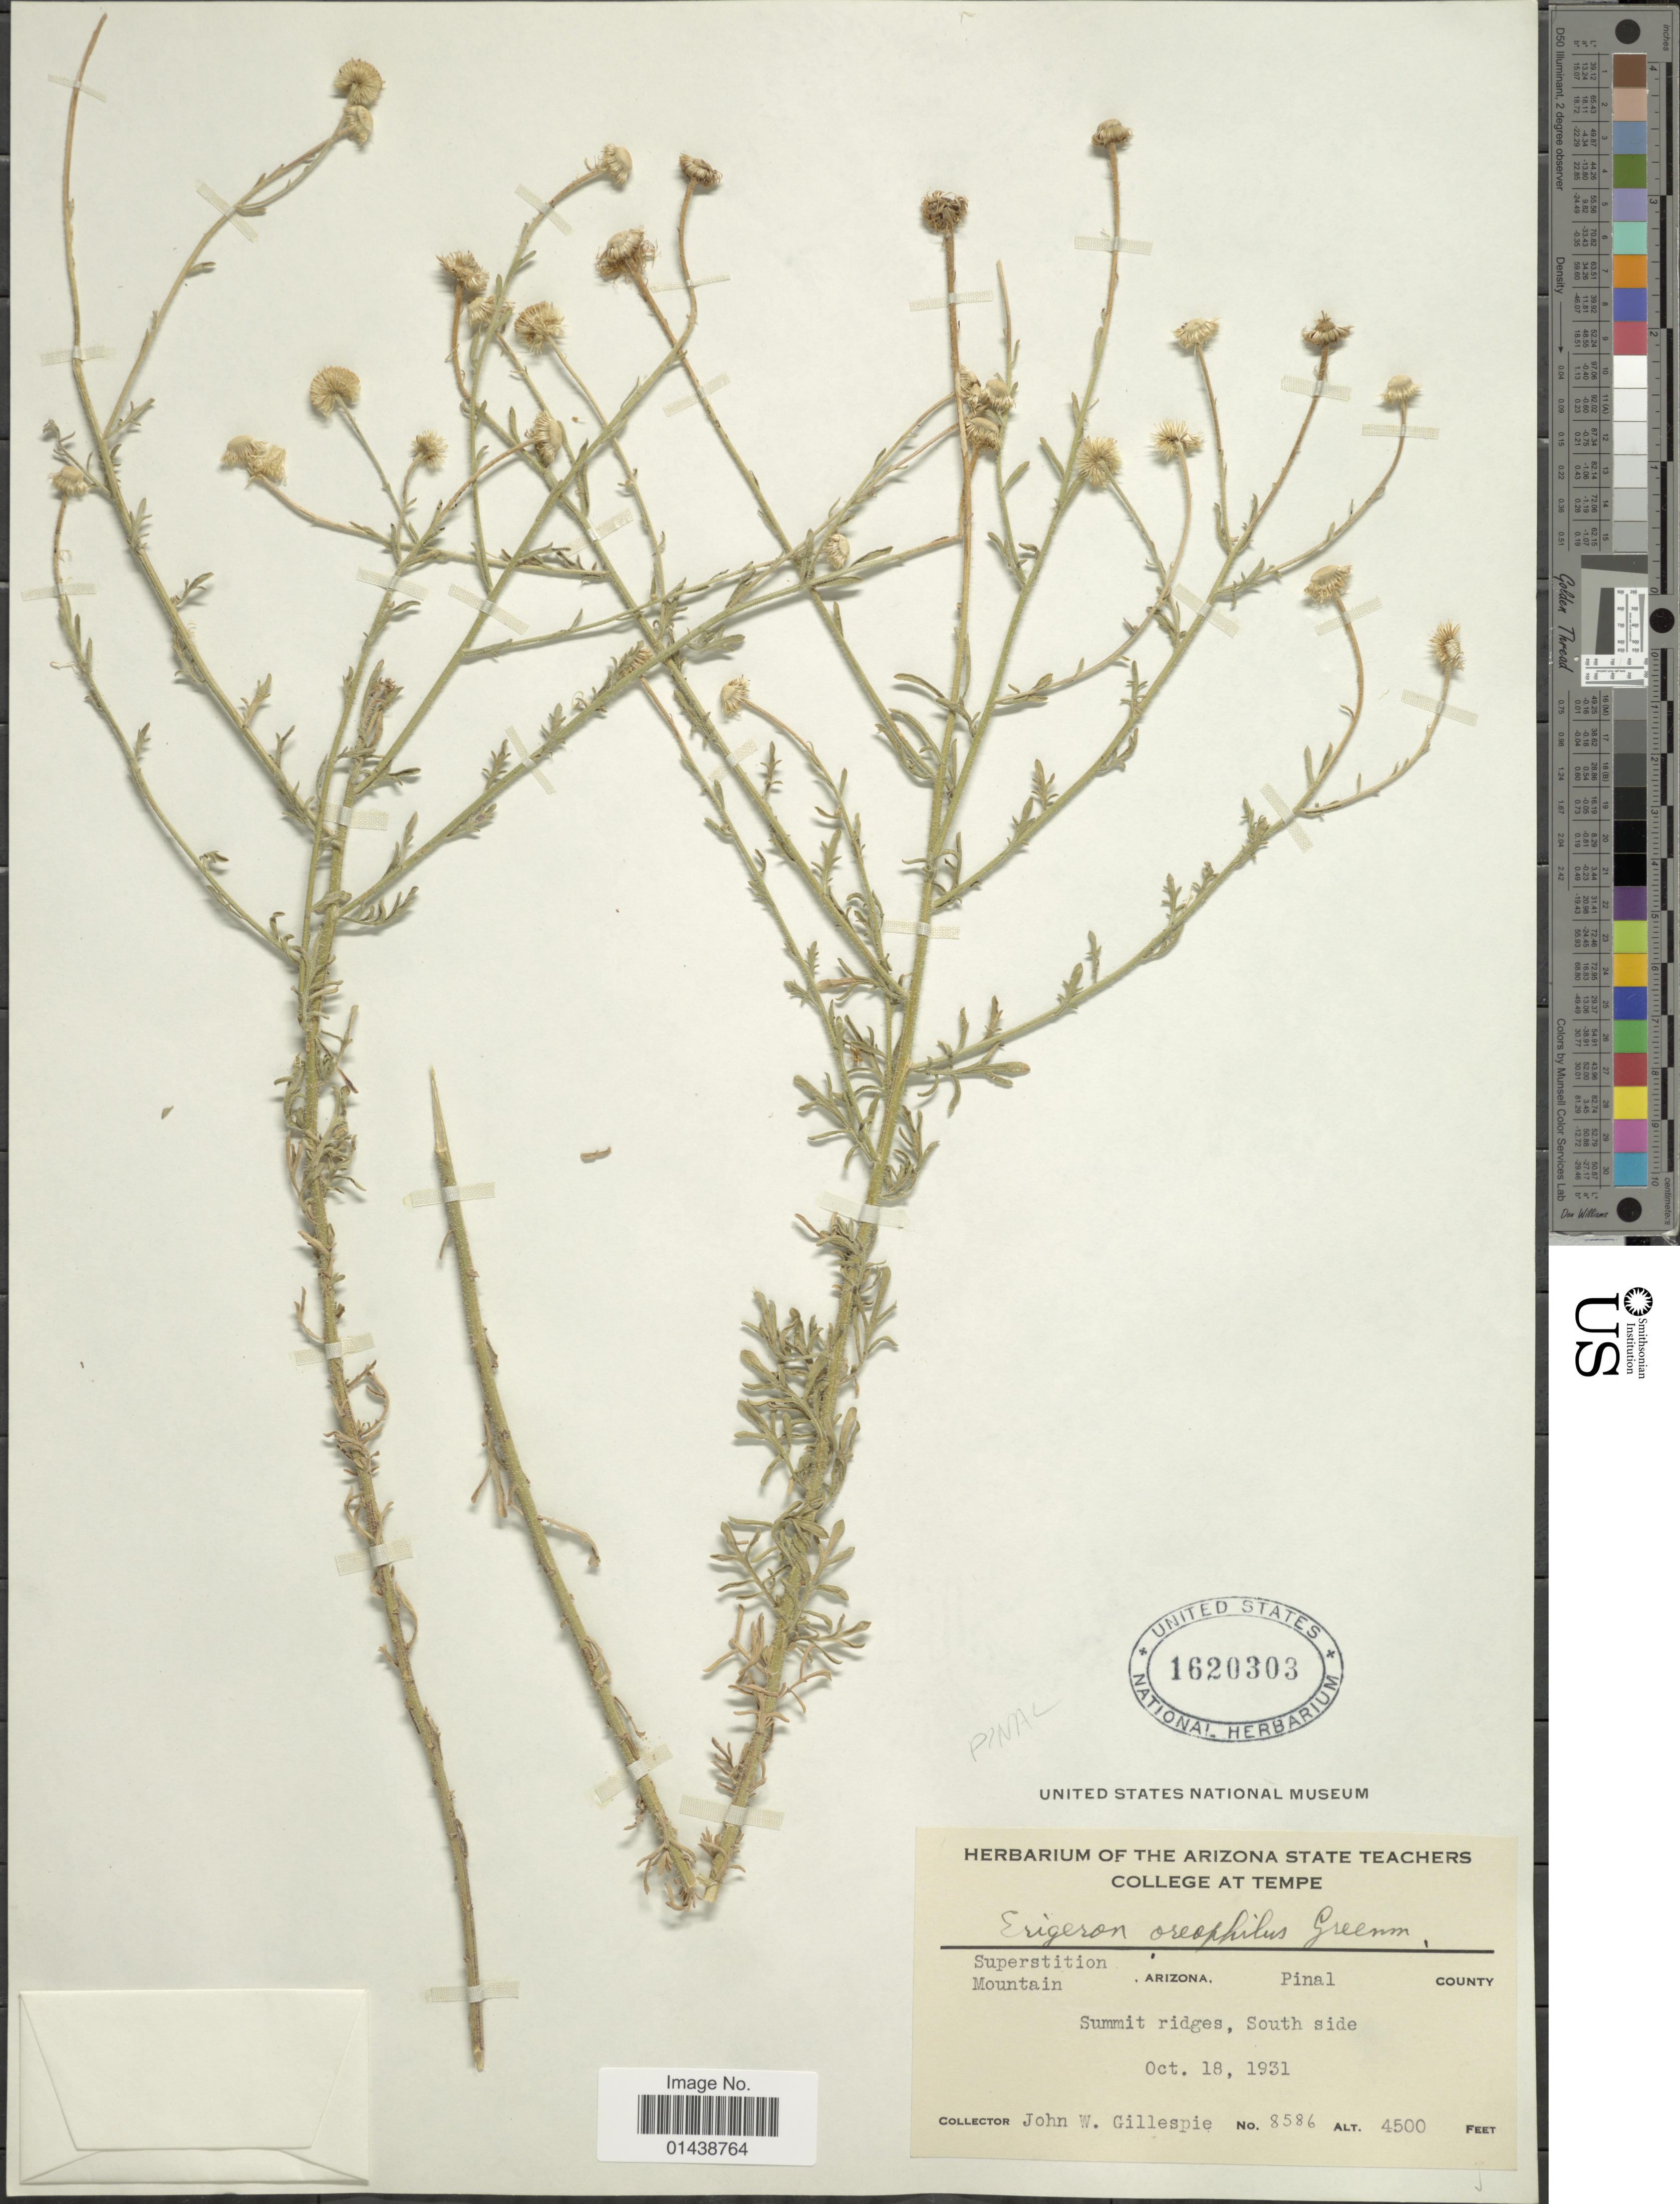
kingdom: Plantae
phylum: Tracheophyta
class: Magnoliopsida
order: Asterales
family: Asteraceae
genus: Erigeron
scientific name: Erigeron oreophilus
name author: Greenm.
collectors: J. W. Gillespie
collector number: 8586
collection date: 1931-10-18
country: United States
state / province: Arizona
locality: Superstition Mountain. Pinal County. Summit ridges, South side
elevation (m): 1372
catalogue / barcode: US 1620303